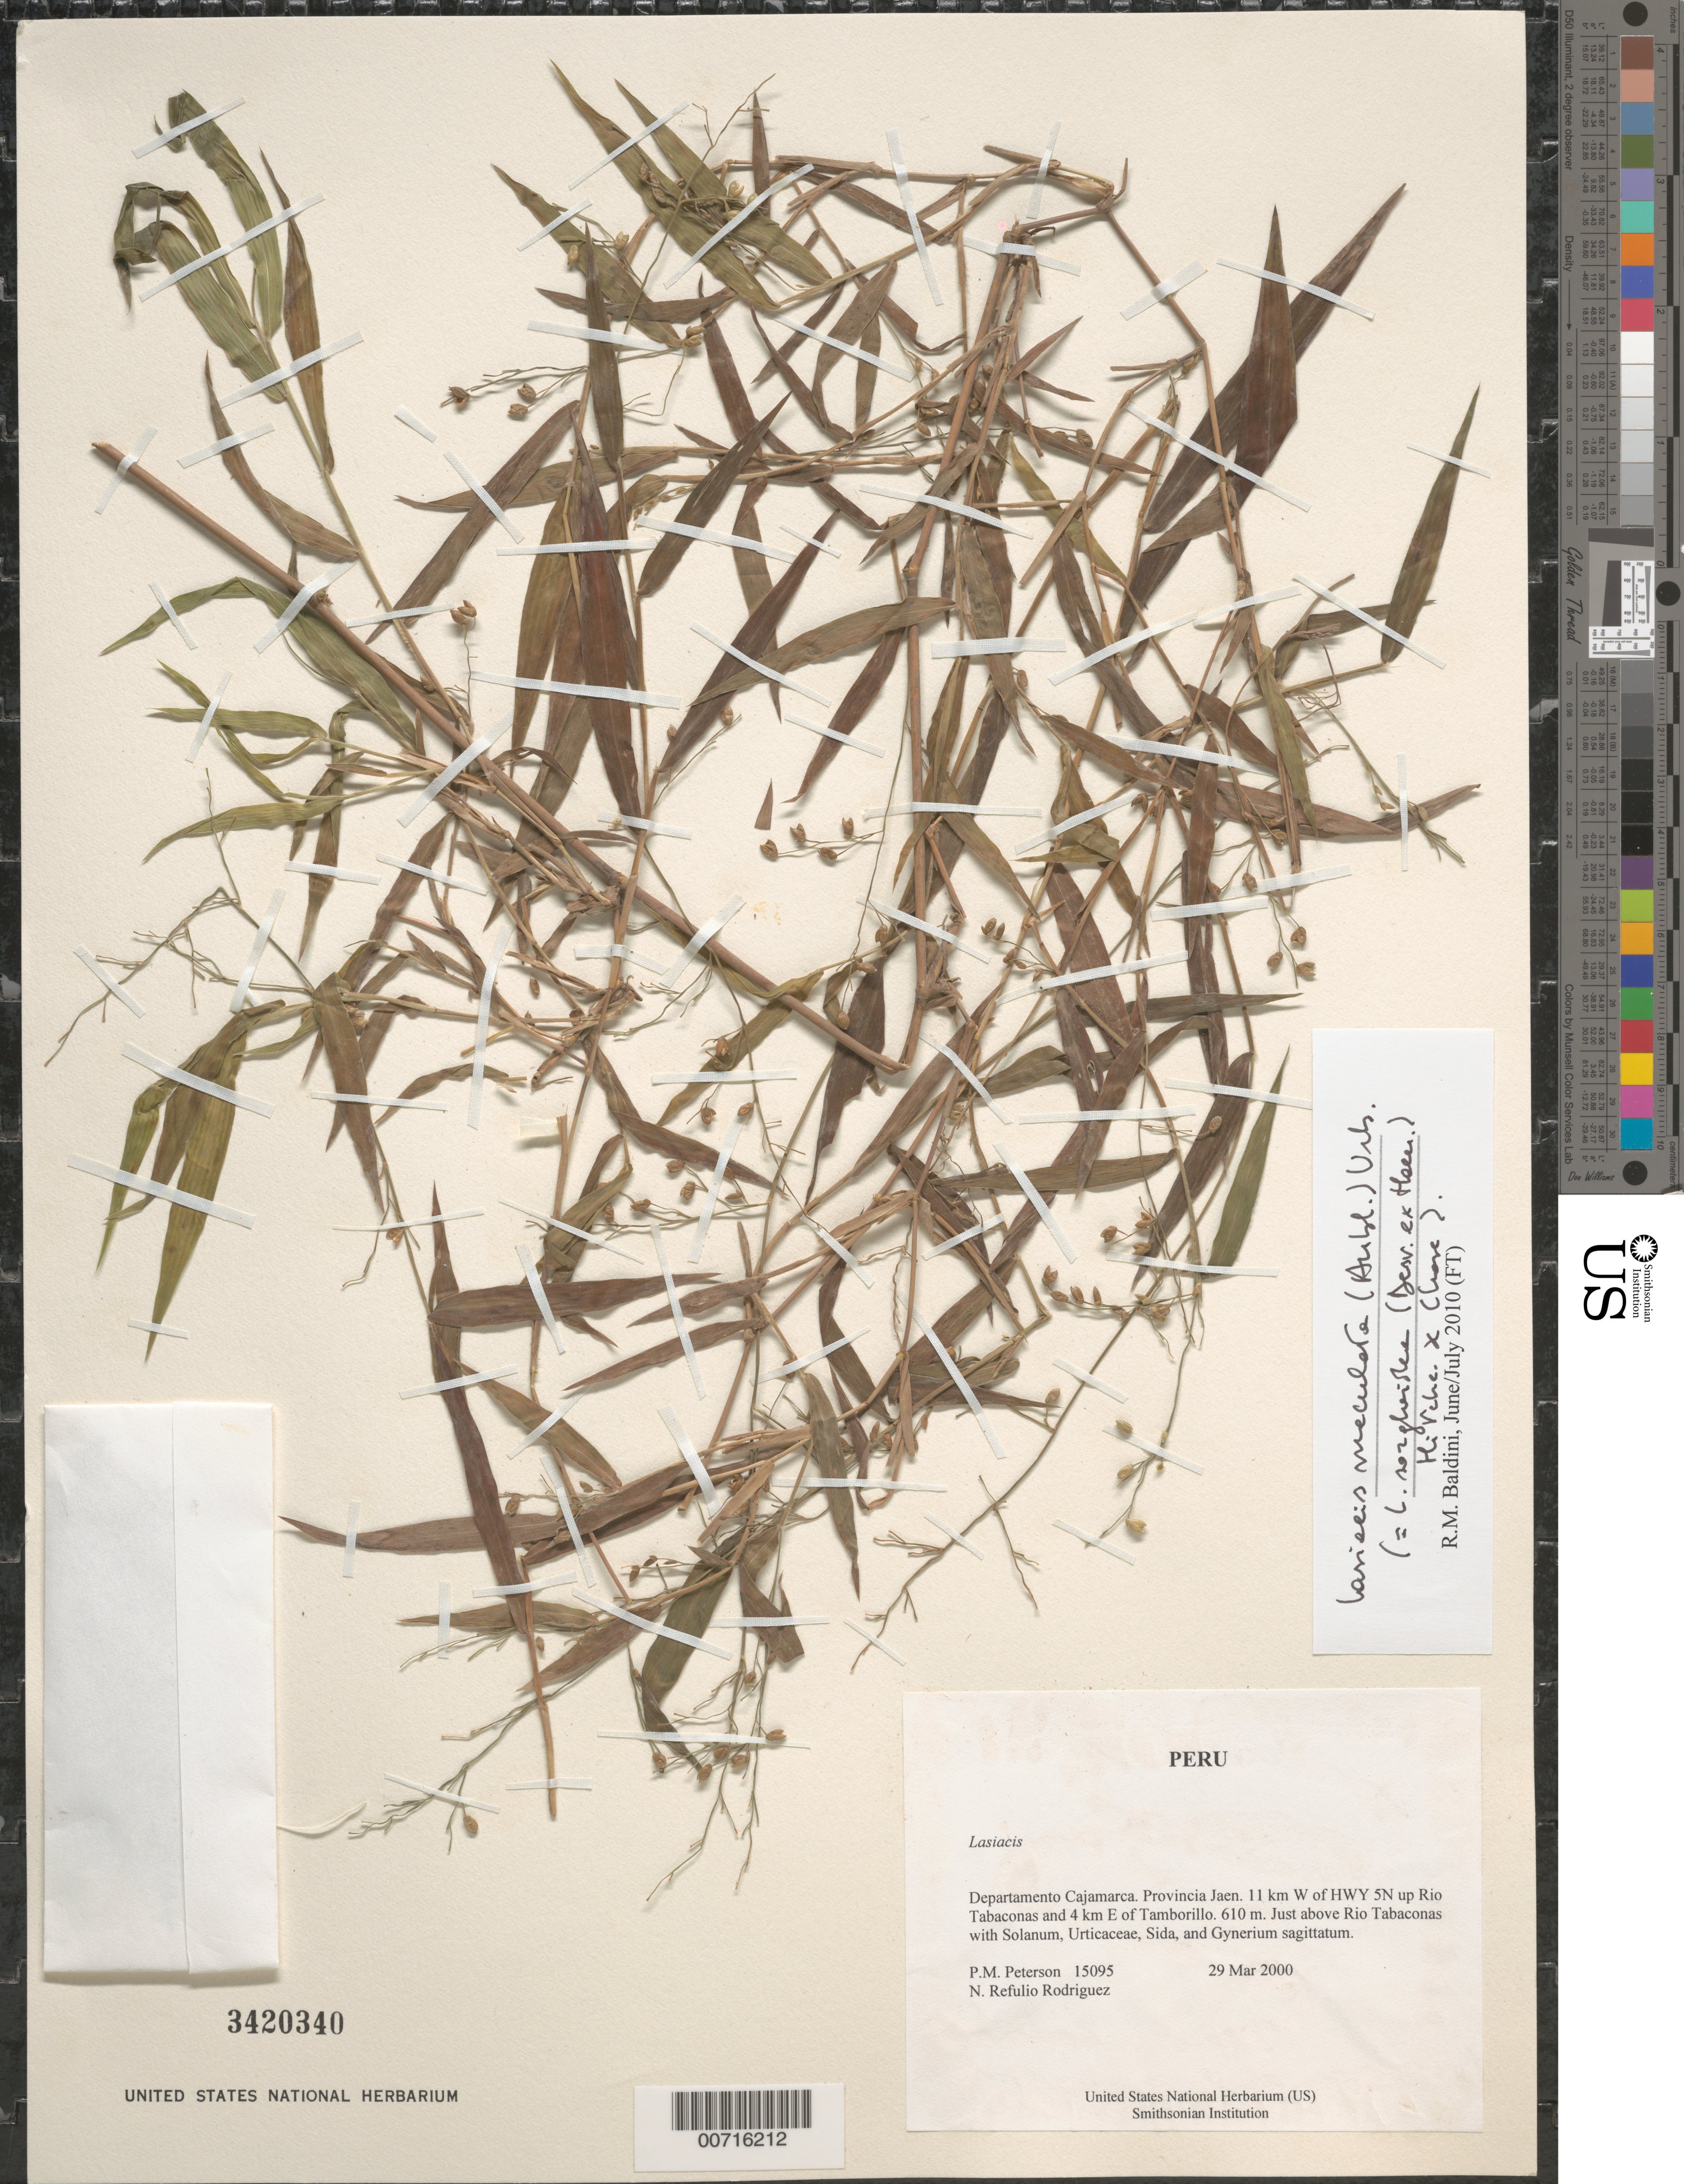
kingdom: Plantae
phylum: Tracheophyta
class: Liliopsida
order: Poales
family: Poaceae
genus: Lasiacis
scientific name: Lasiacis maculata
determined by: Baldini, R. M.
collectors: P. M. Peterson & N. Refulio-Rodríguez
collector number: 15095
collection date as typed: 29 Mar 2000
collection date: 2000-03-29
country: Peru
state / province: Cajamarca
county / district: Jaén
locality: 11 km W of HWY 5N up Rio Tabaconas and 4 km E of Tamborillo.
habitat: Just above Rio Tabaconas with Solanum, Urticaceae, Sida, and Gynerium sagittatum.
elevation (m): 610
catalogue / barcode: US 3420340